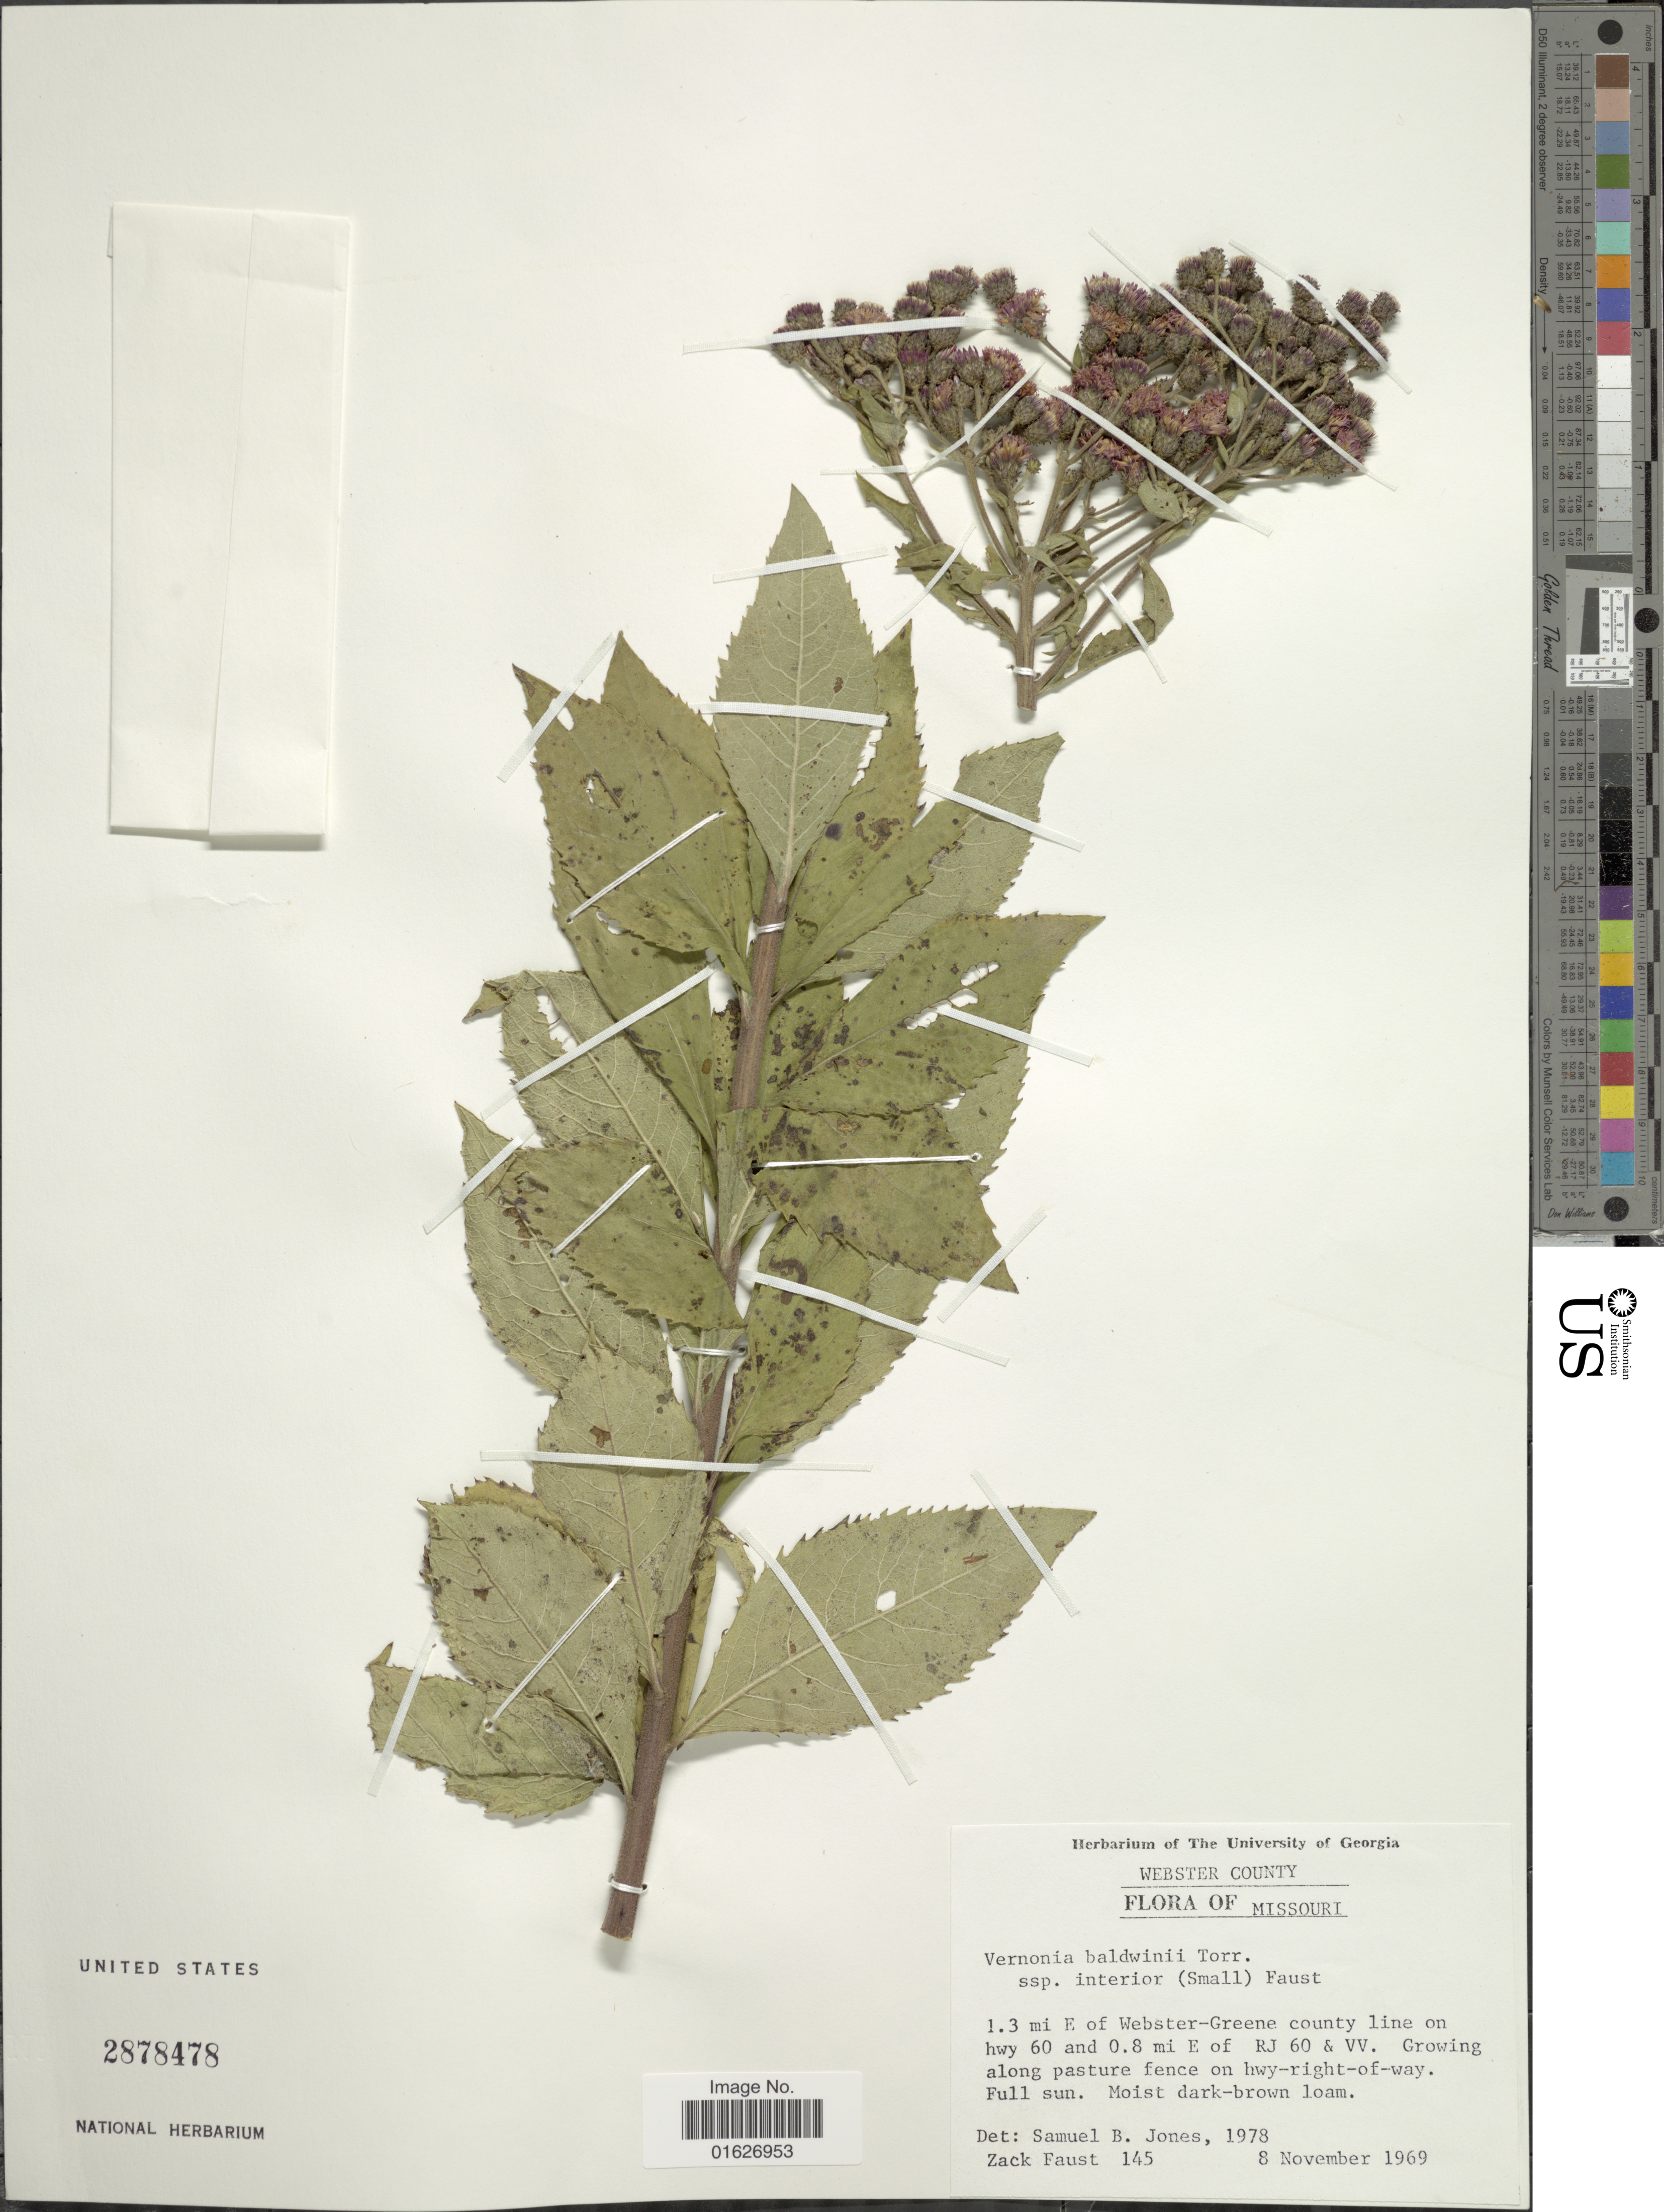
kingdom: Plantae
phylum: Tracheophyta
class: Magnoliopsida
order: Asterales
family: Asteraceae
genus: Vernonia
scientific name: Vernonia baldwinii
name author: Torr.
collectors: W. Faust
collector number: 145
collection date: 1969-11-08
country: United States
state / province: Missouri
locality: Webster County, 1.3 mi E of Webster-Greene county line on hwy 60 and 0.8 mi E of RJ 60 & VV, along pasture fence on hwy-right-of-way.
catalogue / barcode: US 2878478